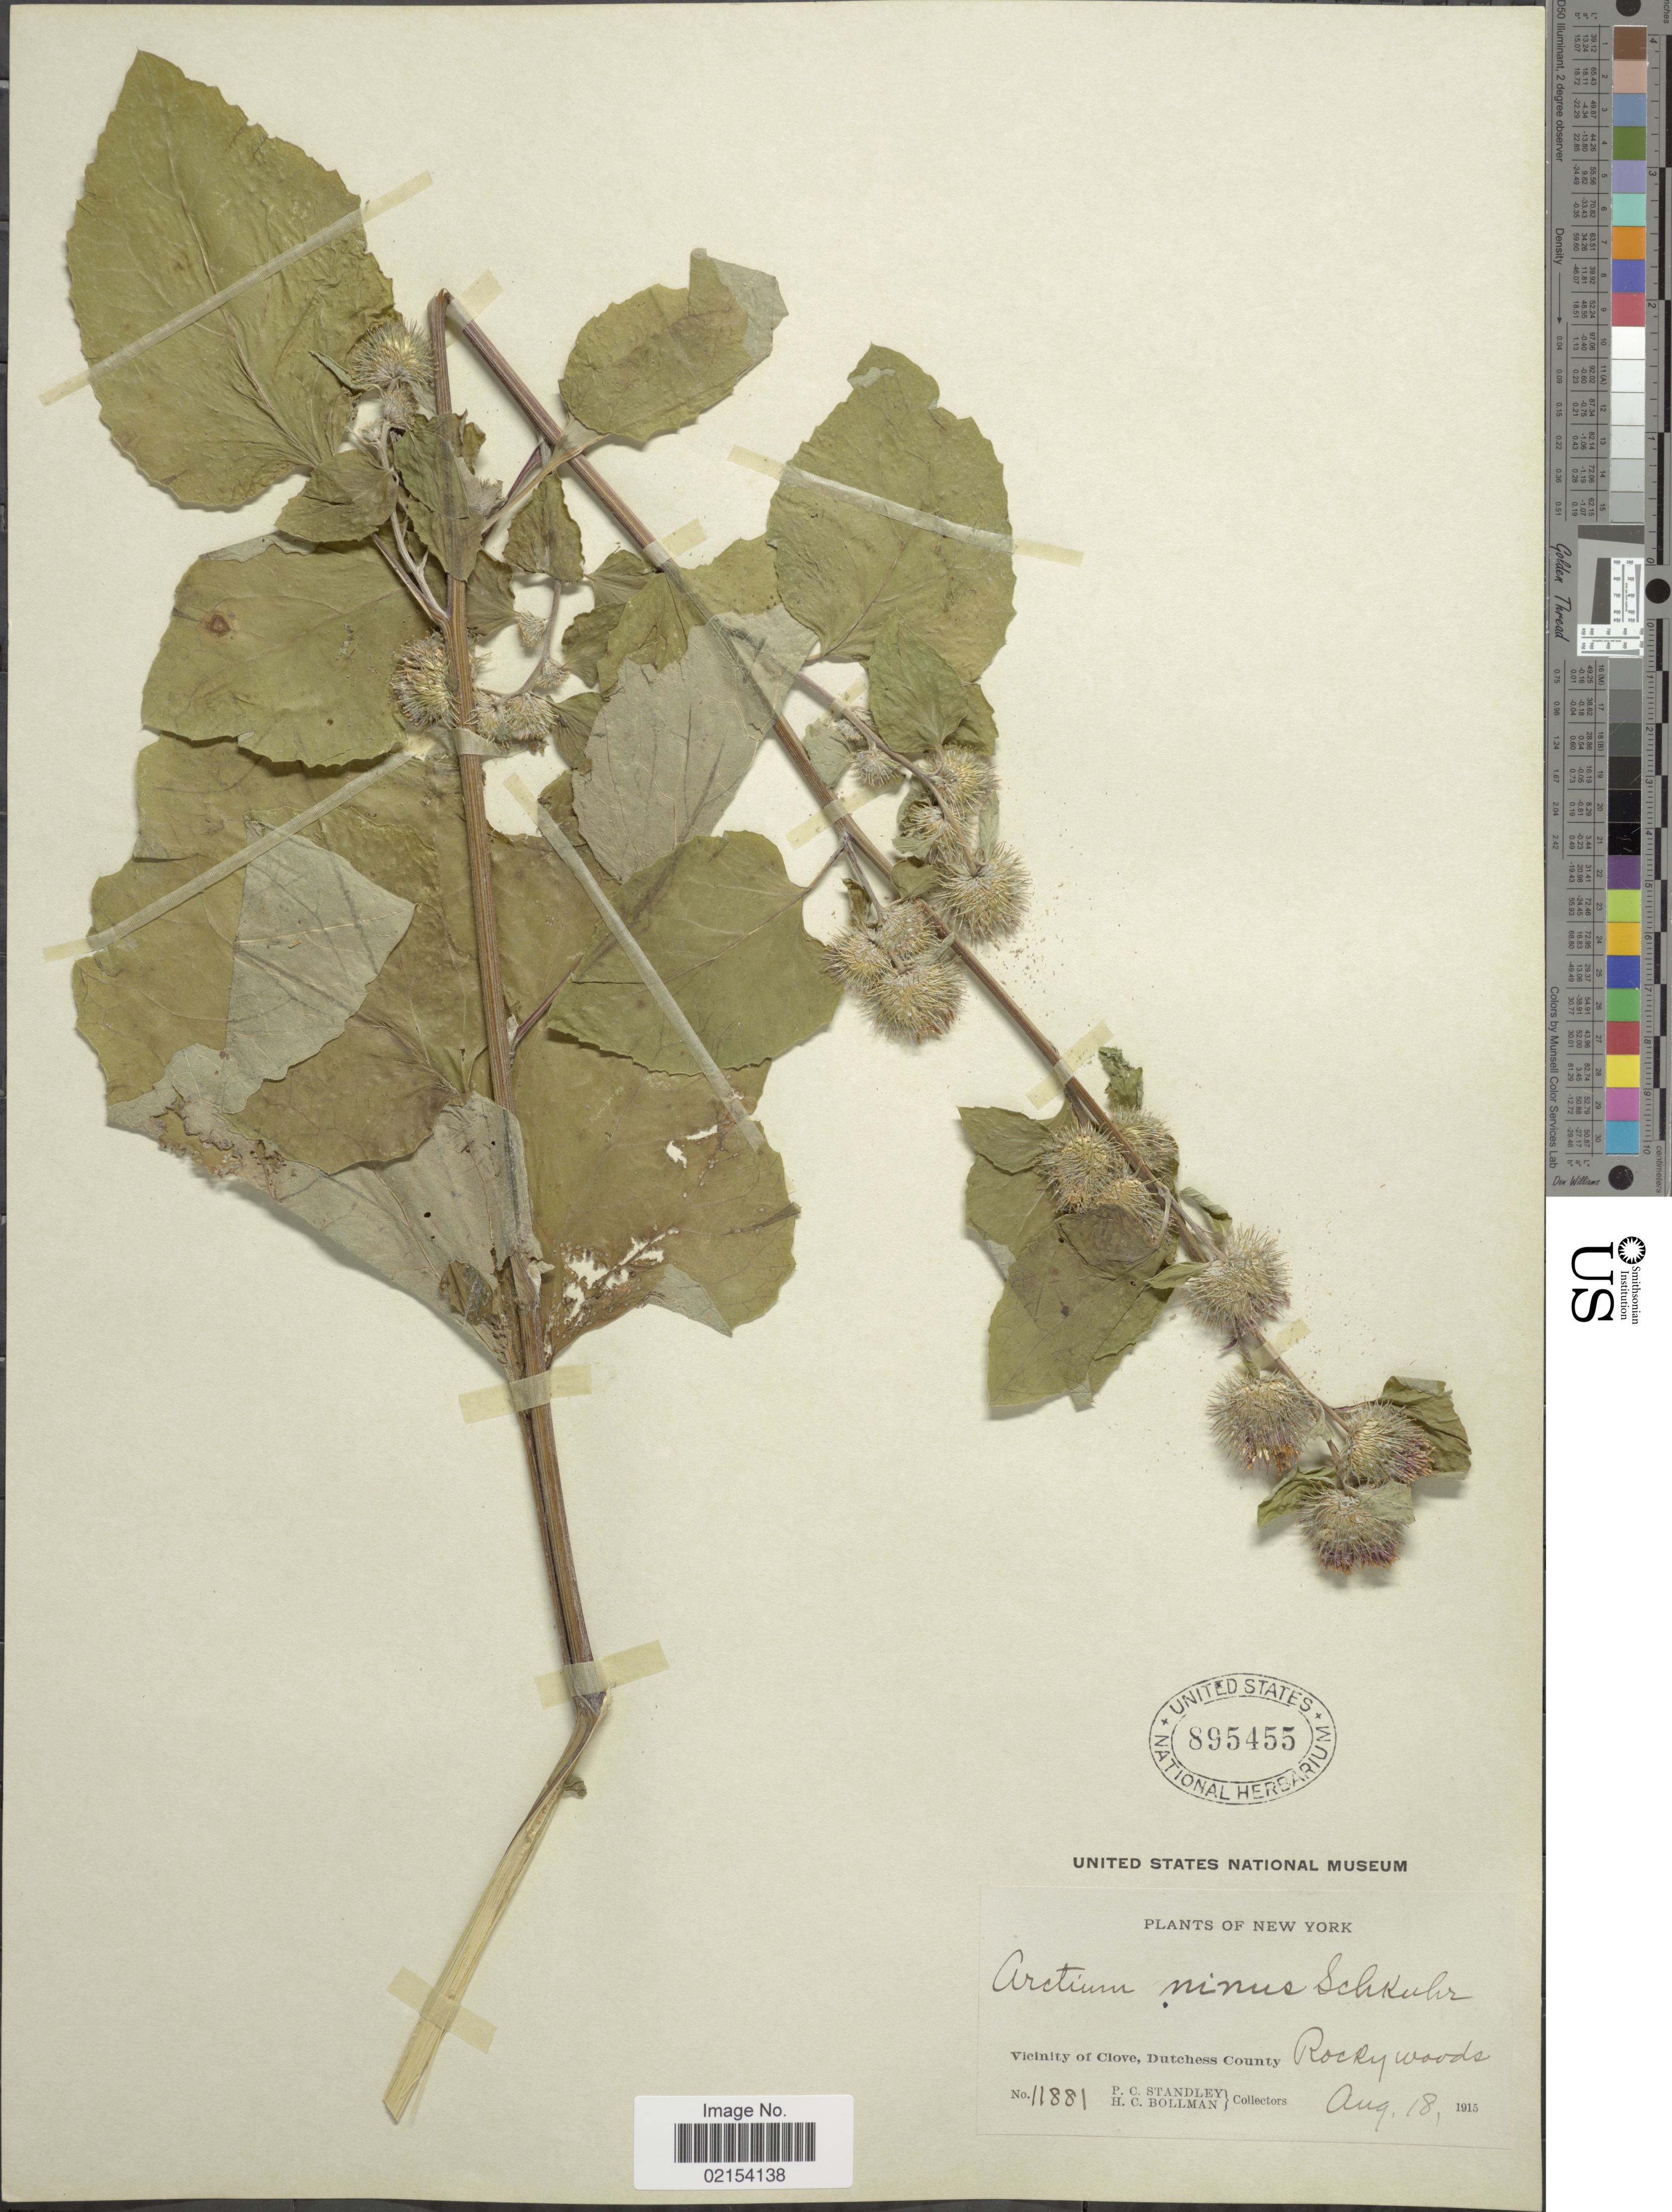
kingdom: Plantae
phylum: Tracheophyta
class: Magnoliopsida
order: Asterales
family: Asteraceae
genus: Arctium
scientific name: Arctium minus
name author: (Hill) Bernh.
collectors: P. C. Standley & H. C. Bollman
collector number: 11881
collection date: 1915-08-18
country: United States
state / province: New York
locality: Vicinity of Clove, Dutchess County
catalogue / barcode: US 895455